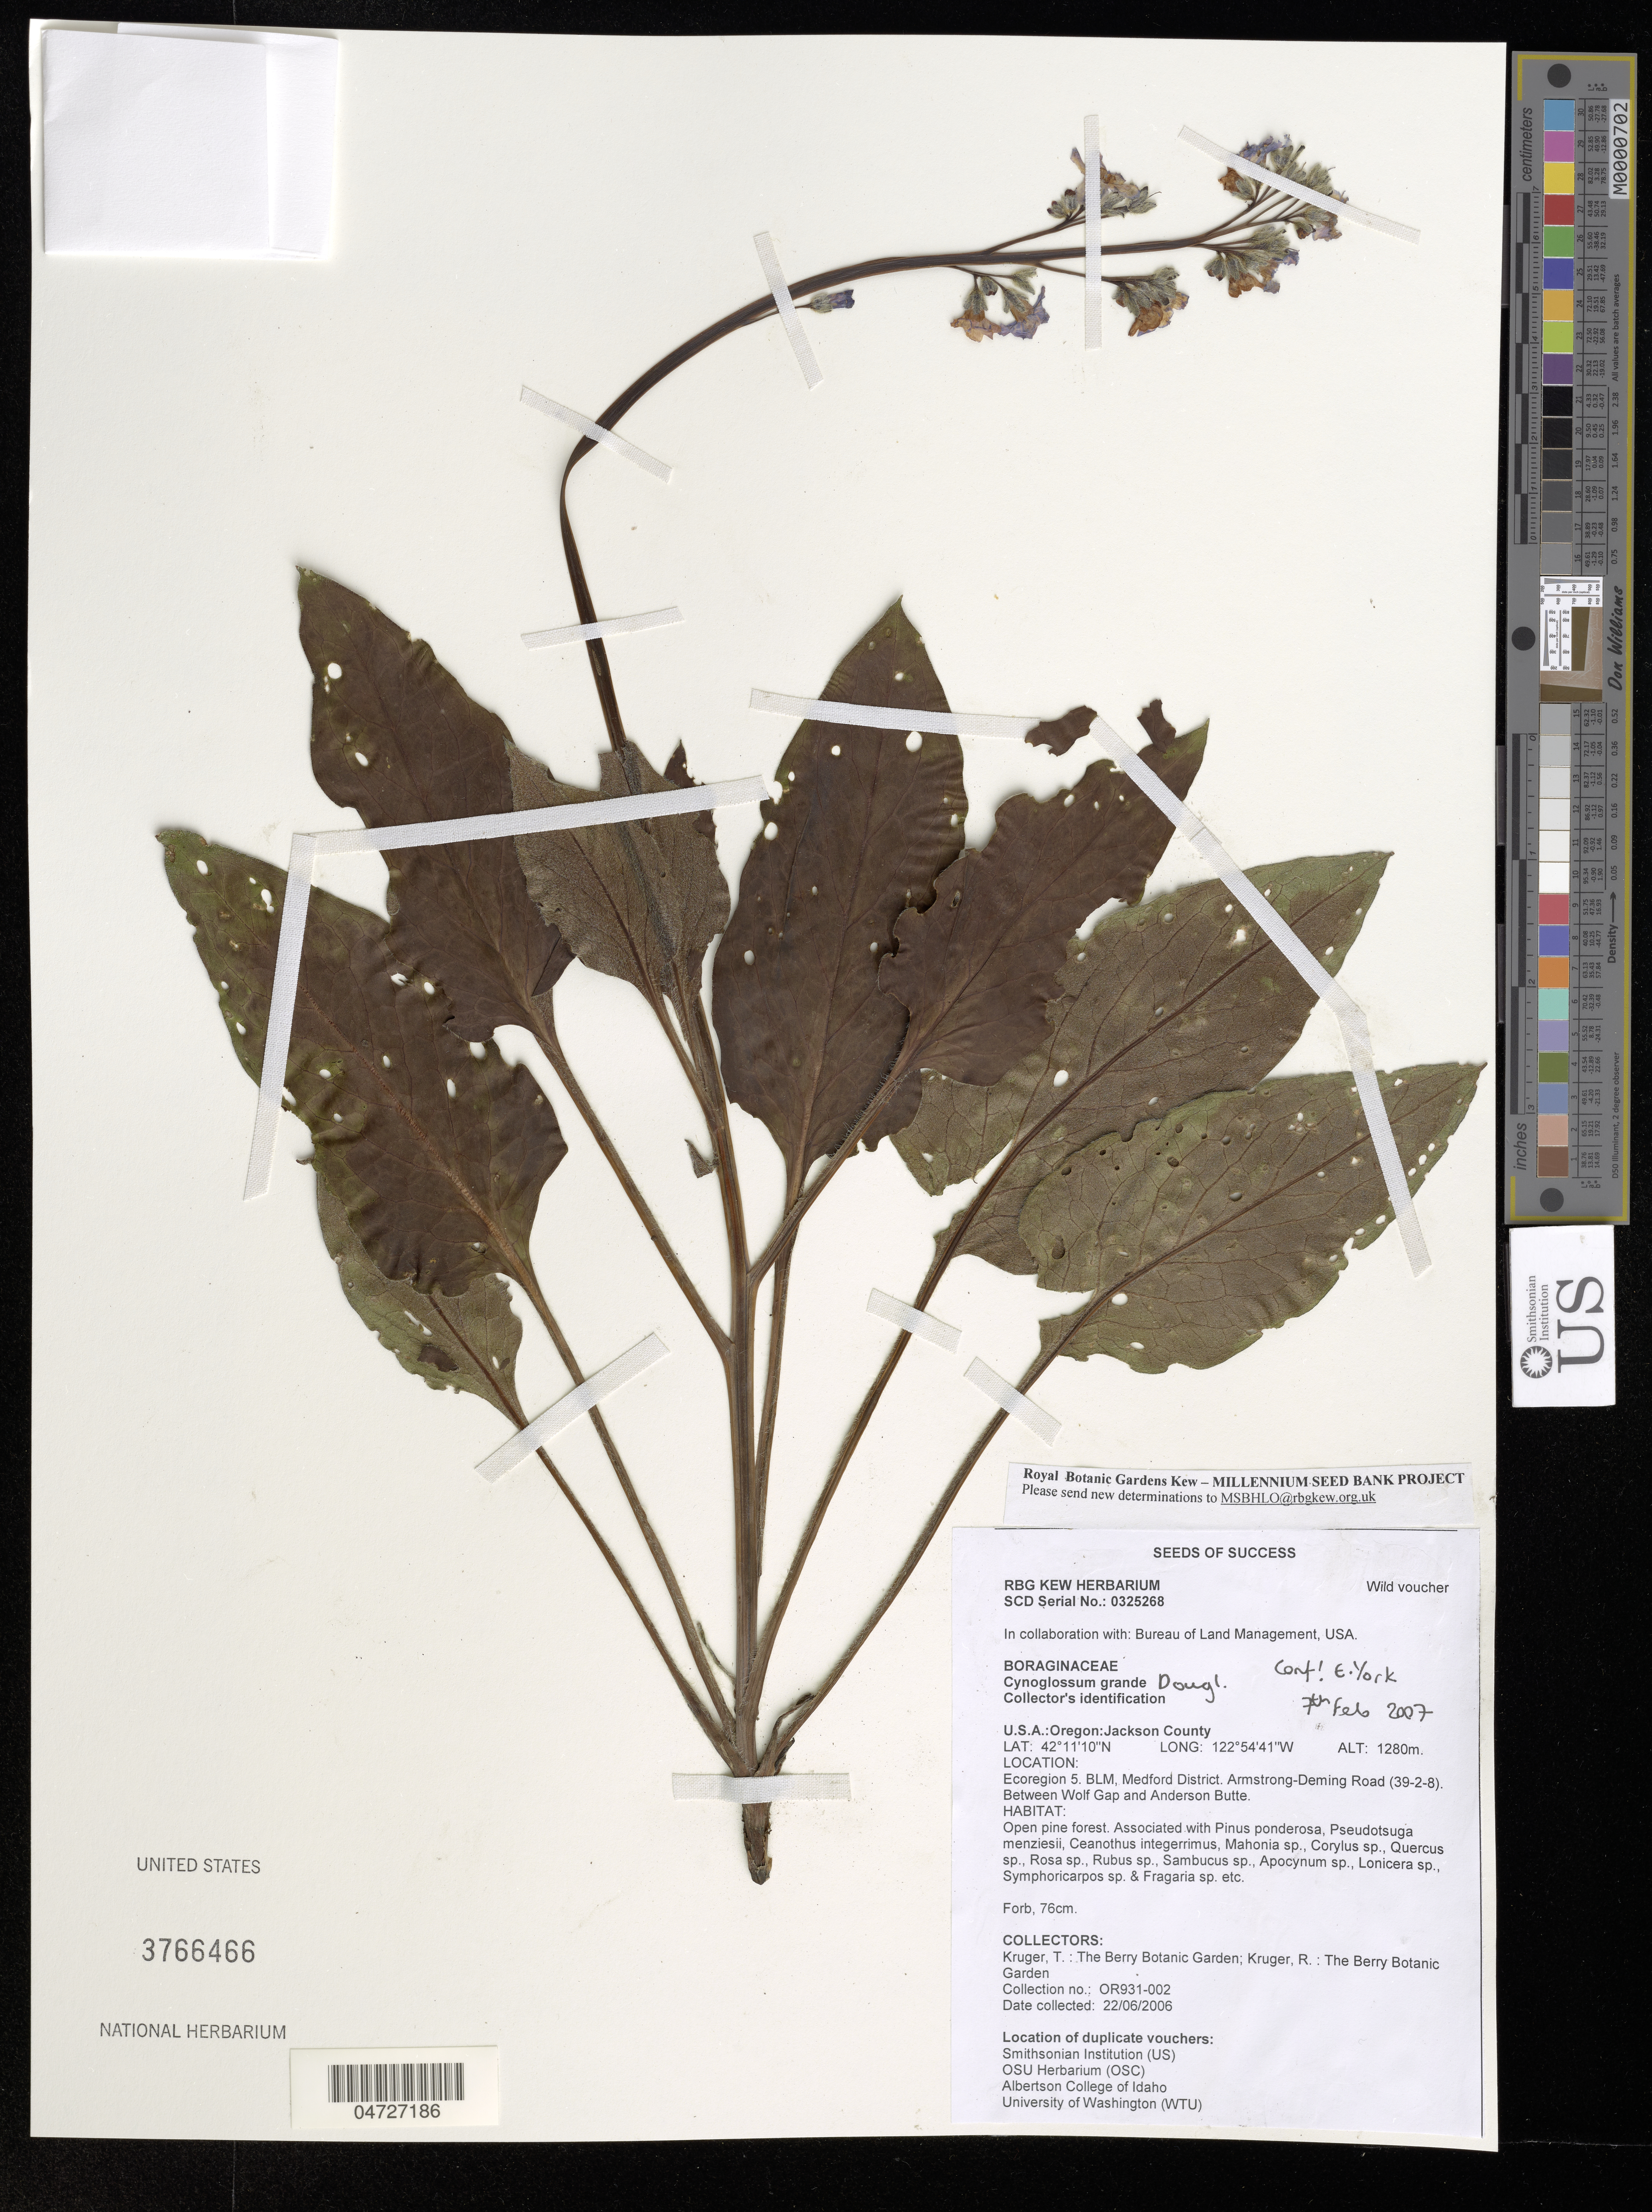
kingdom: Plantae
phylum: Tracheophyta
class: Magnoliopsida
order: Boraginales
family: Boraginaceae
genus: Cynoglossum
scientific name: Cynoglossum grande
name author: Douglas ex Lehm.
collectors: A. M. Kruger R. & A. M. Kruger R.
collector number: OR931-002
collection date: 2006-06-22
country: United States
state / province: Oregon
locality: Jackson County. Ecoregion 5. BLM, Medford District. Armstrong-Deming Road (39-2-8). Between Wolf Gap and Anderson Butte.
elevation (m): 1280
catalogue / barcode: US 3766466